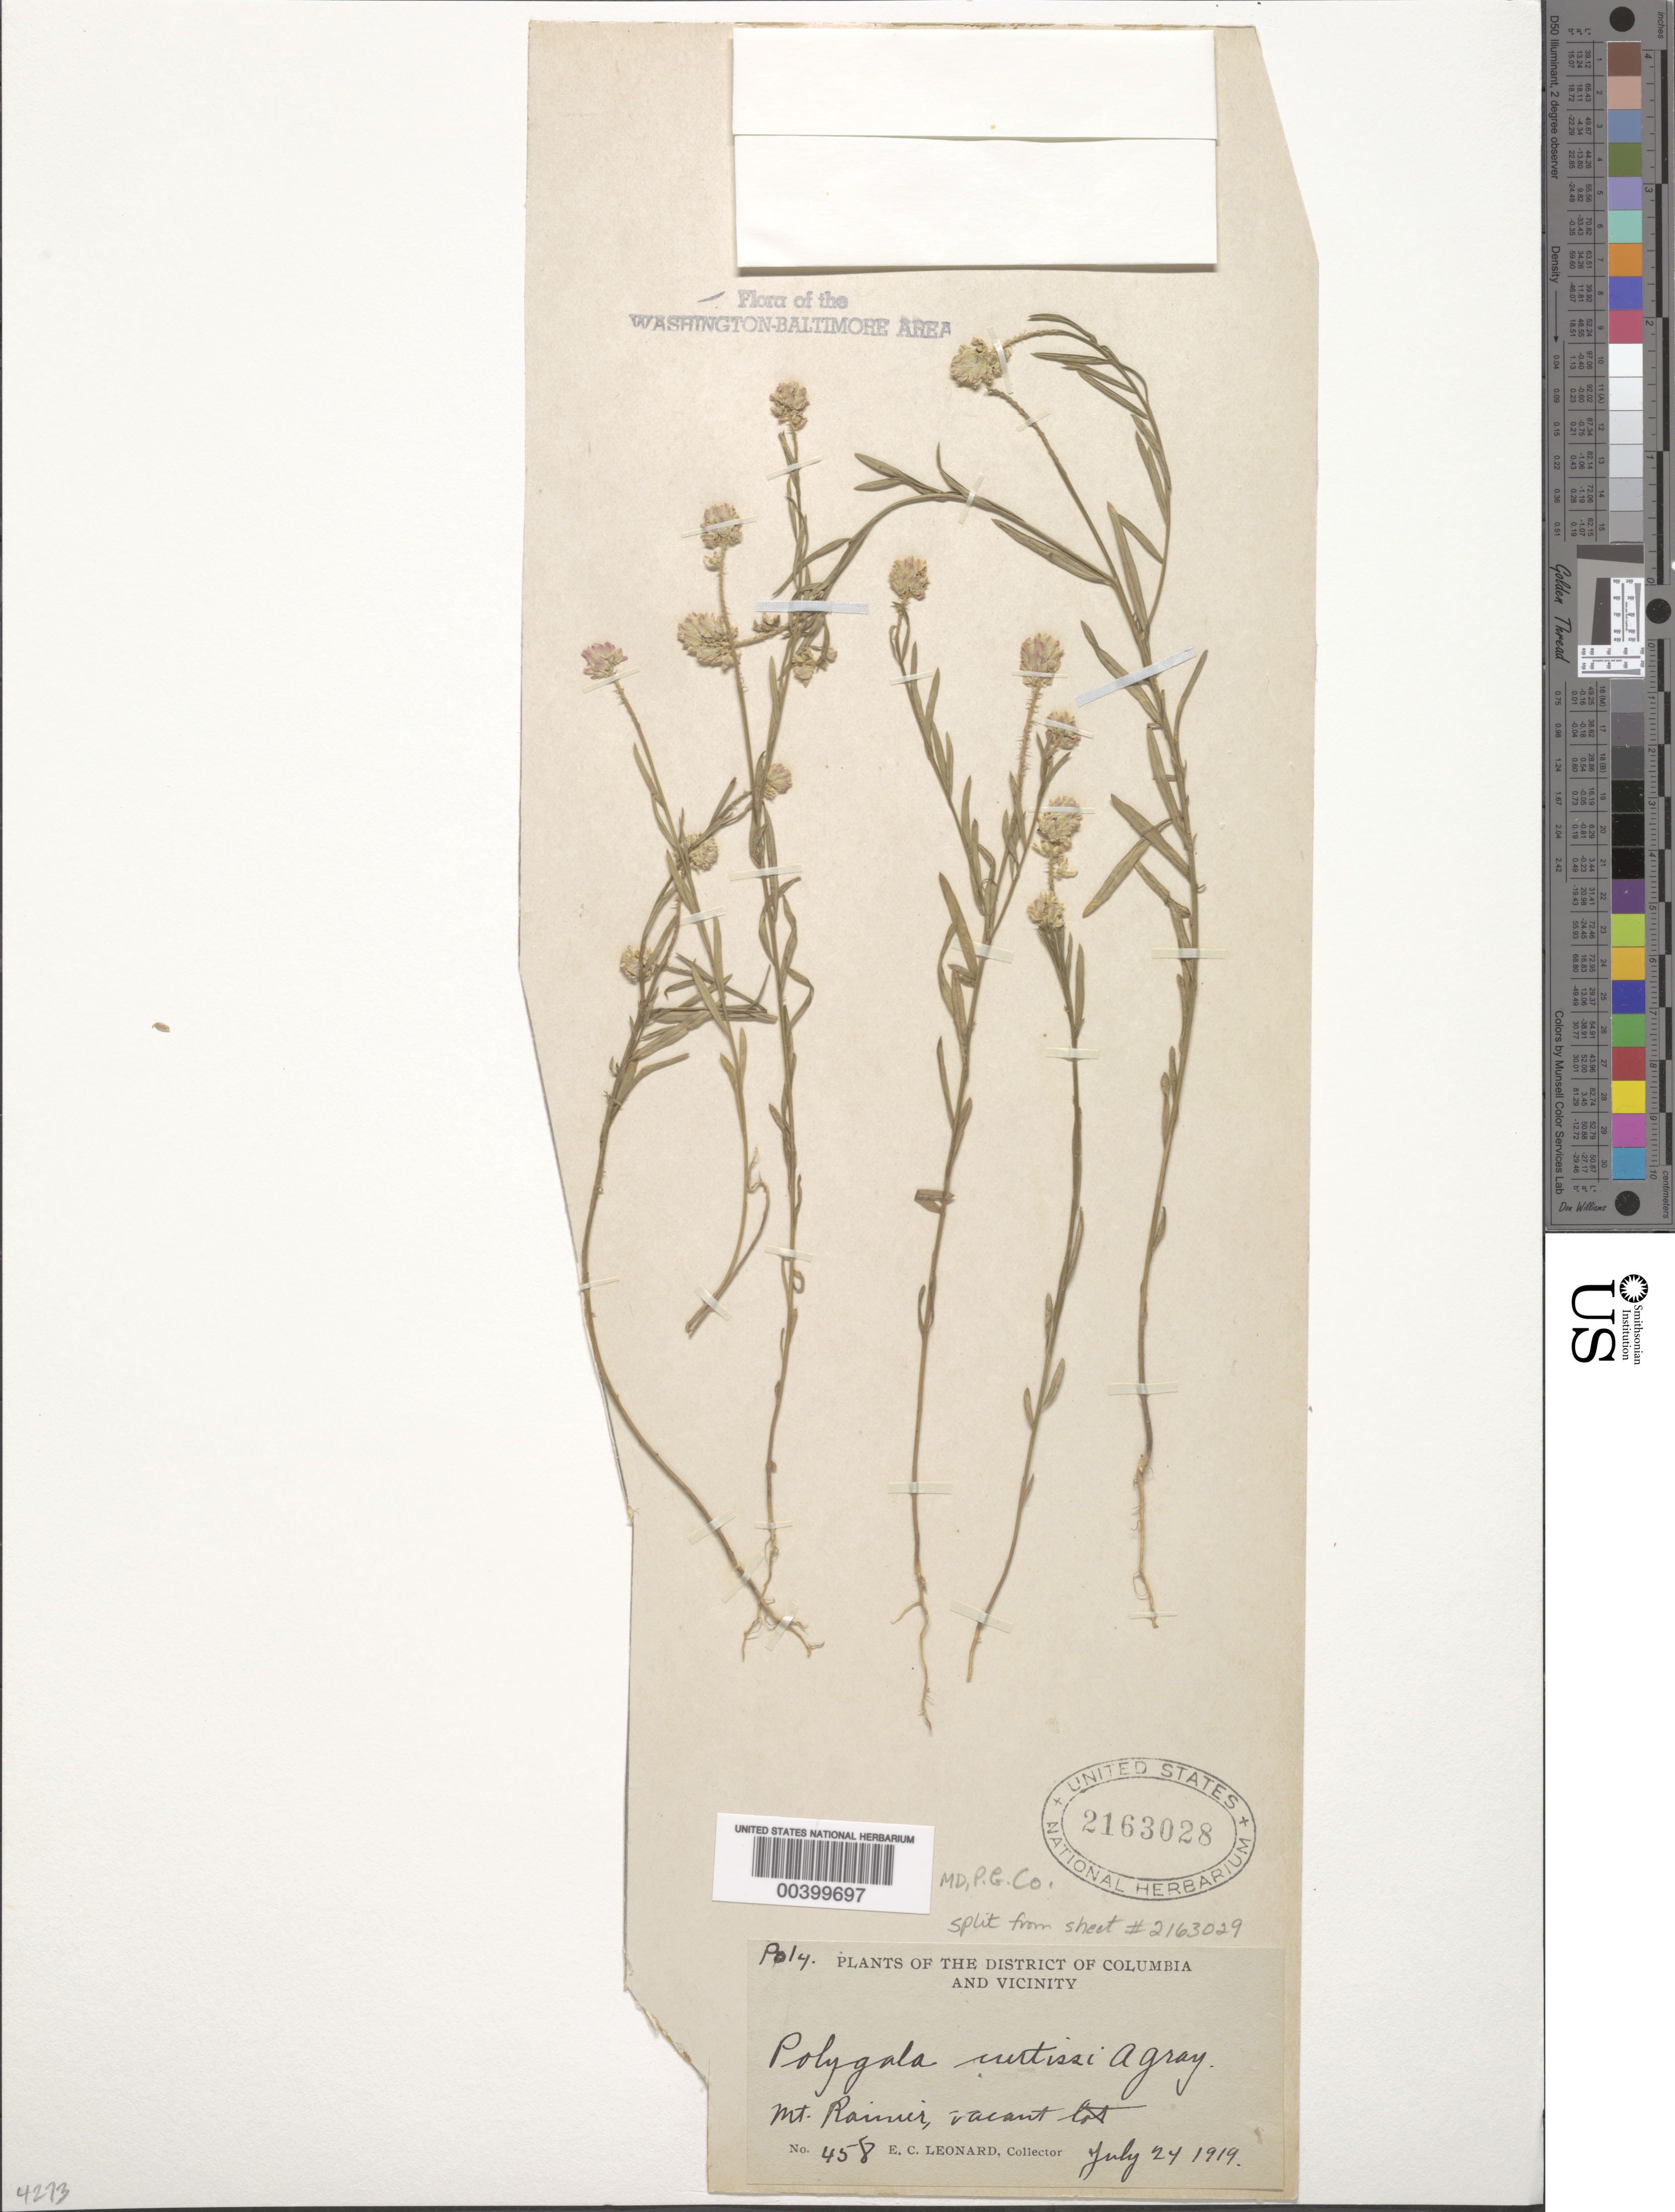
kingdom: Plantae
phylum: Tracheophyta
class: Magnoliopsida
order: Fabales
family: Polygalaceae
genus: Polygala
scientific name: Polygala curtissii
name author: A. Gray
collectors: E. C. Leonard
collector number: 458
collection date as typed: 24 Jul 1919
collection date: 1919-07-24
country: United States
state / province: Maryland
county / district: Prince George's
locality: Mount Rainier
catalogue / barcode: US 2163028